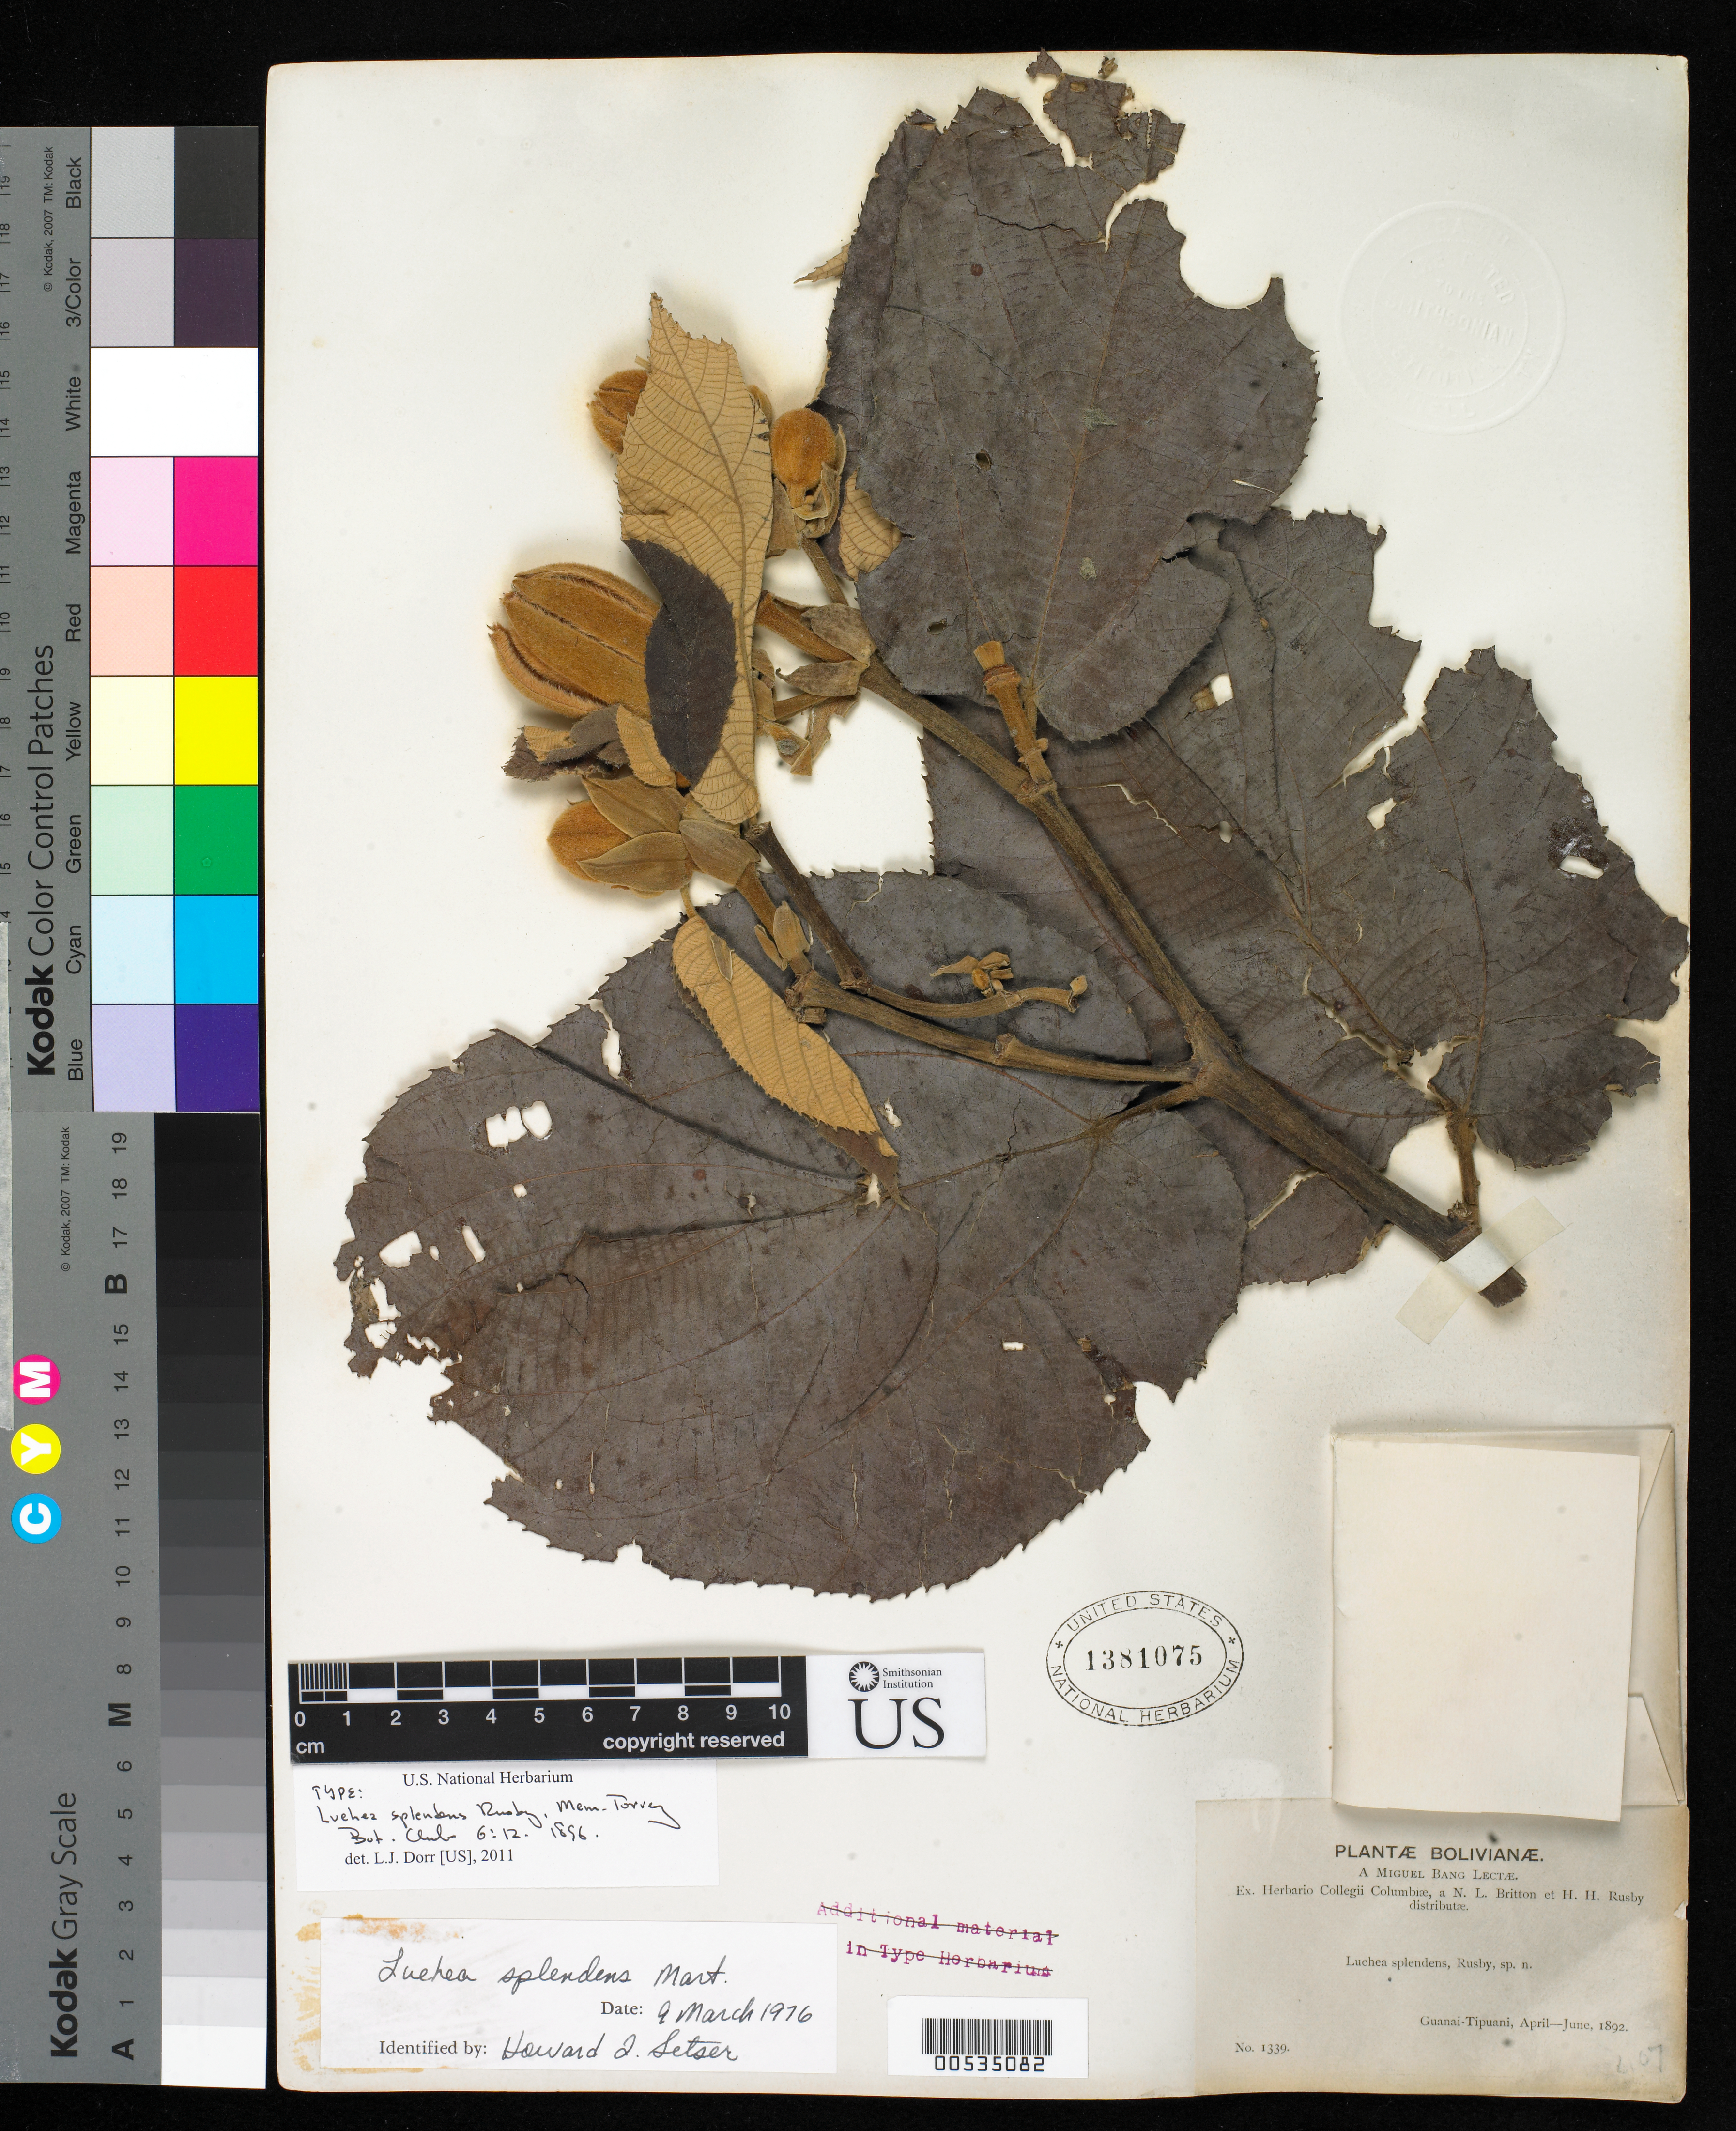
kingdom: Plantae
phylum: Tracheophyta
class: Magnoliopsida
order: Malvales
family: Malvaceae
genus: Luehea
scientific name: Luehea splendens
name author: Rusby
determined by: Rusby, Henry H.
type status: Syntype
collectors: M. Bang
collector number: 1339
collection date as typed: Apr 1892 to -- Jun 1892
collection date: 1892-04/1892-06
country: Bolivia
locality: Guanai, Tipuani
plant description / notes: Probably syntype; NY has several duplicates of Bang 1339 (and another collection was cited in protologue).; Specimen ex John Donnell Smith herbarium.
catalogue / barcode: US 1381075